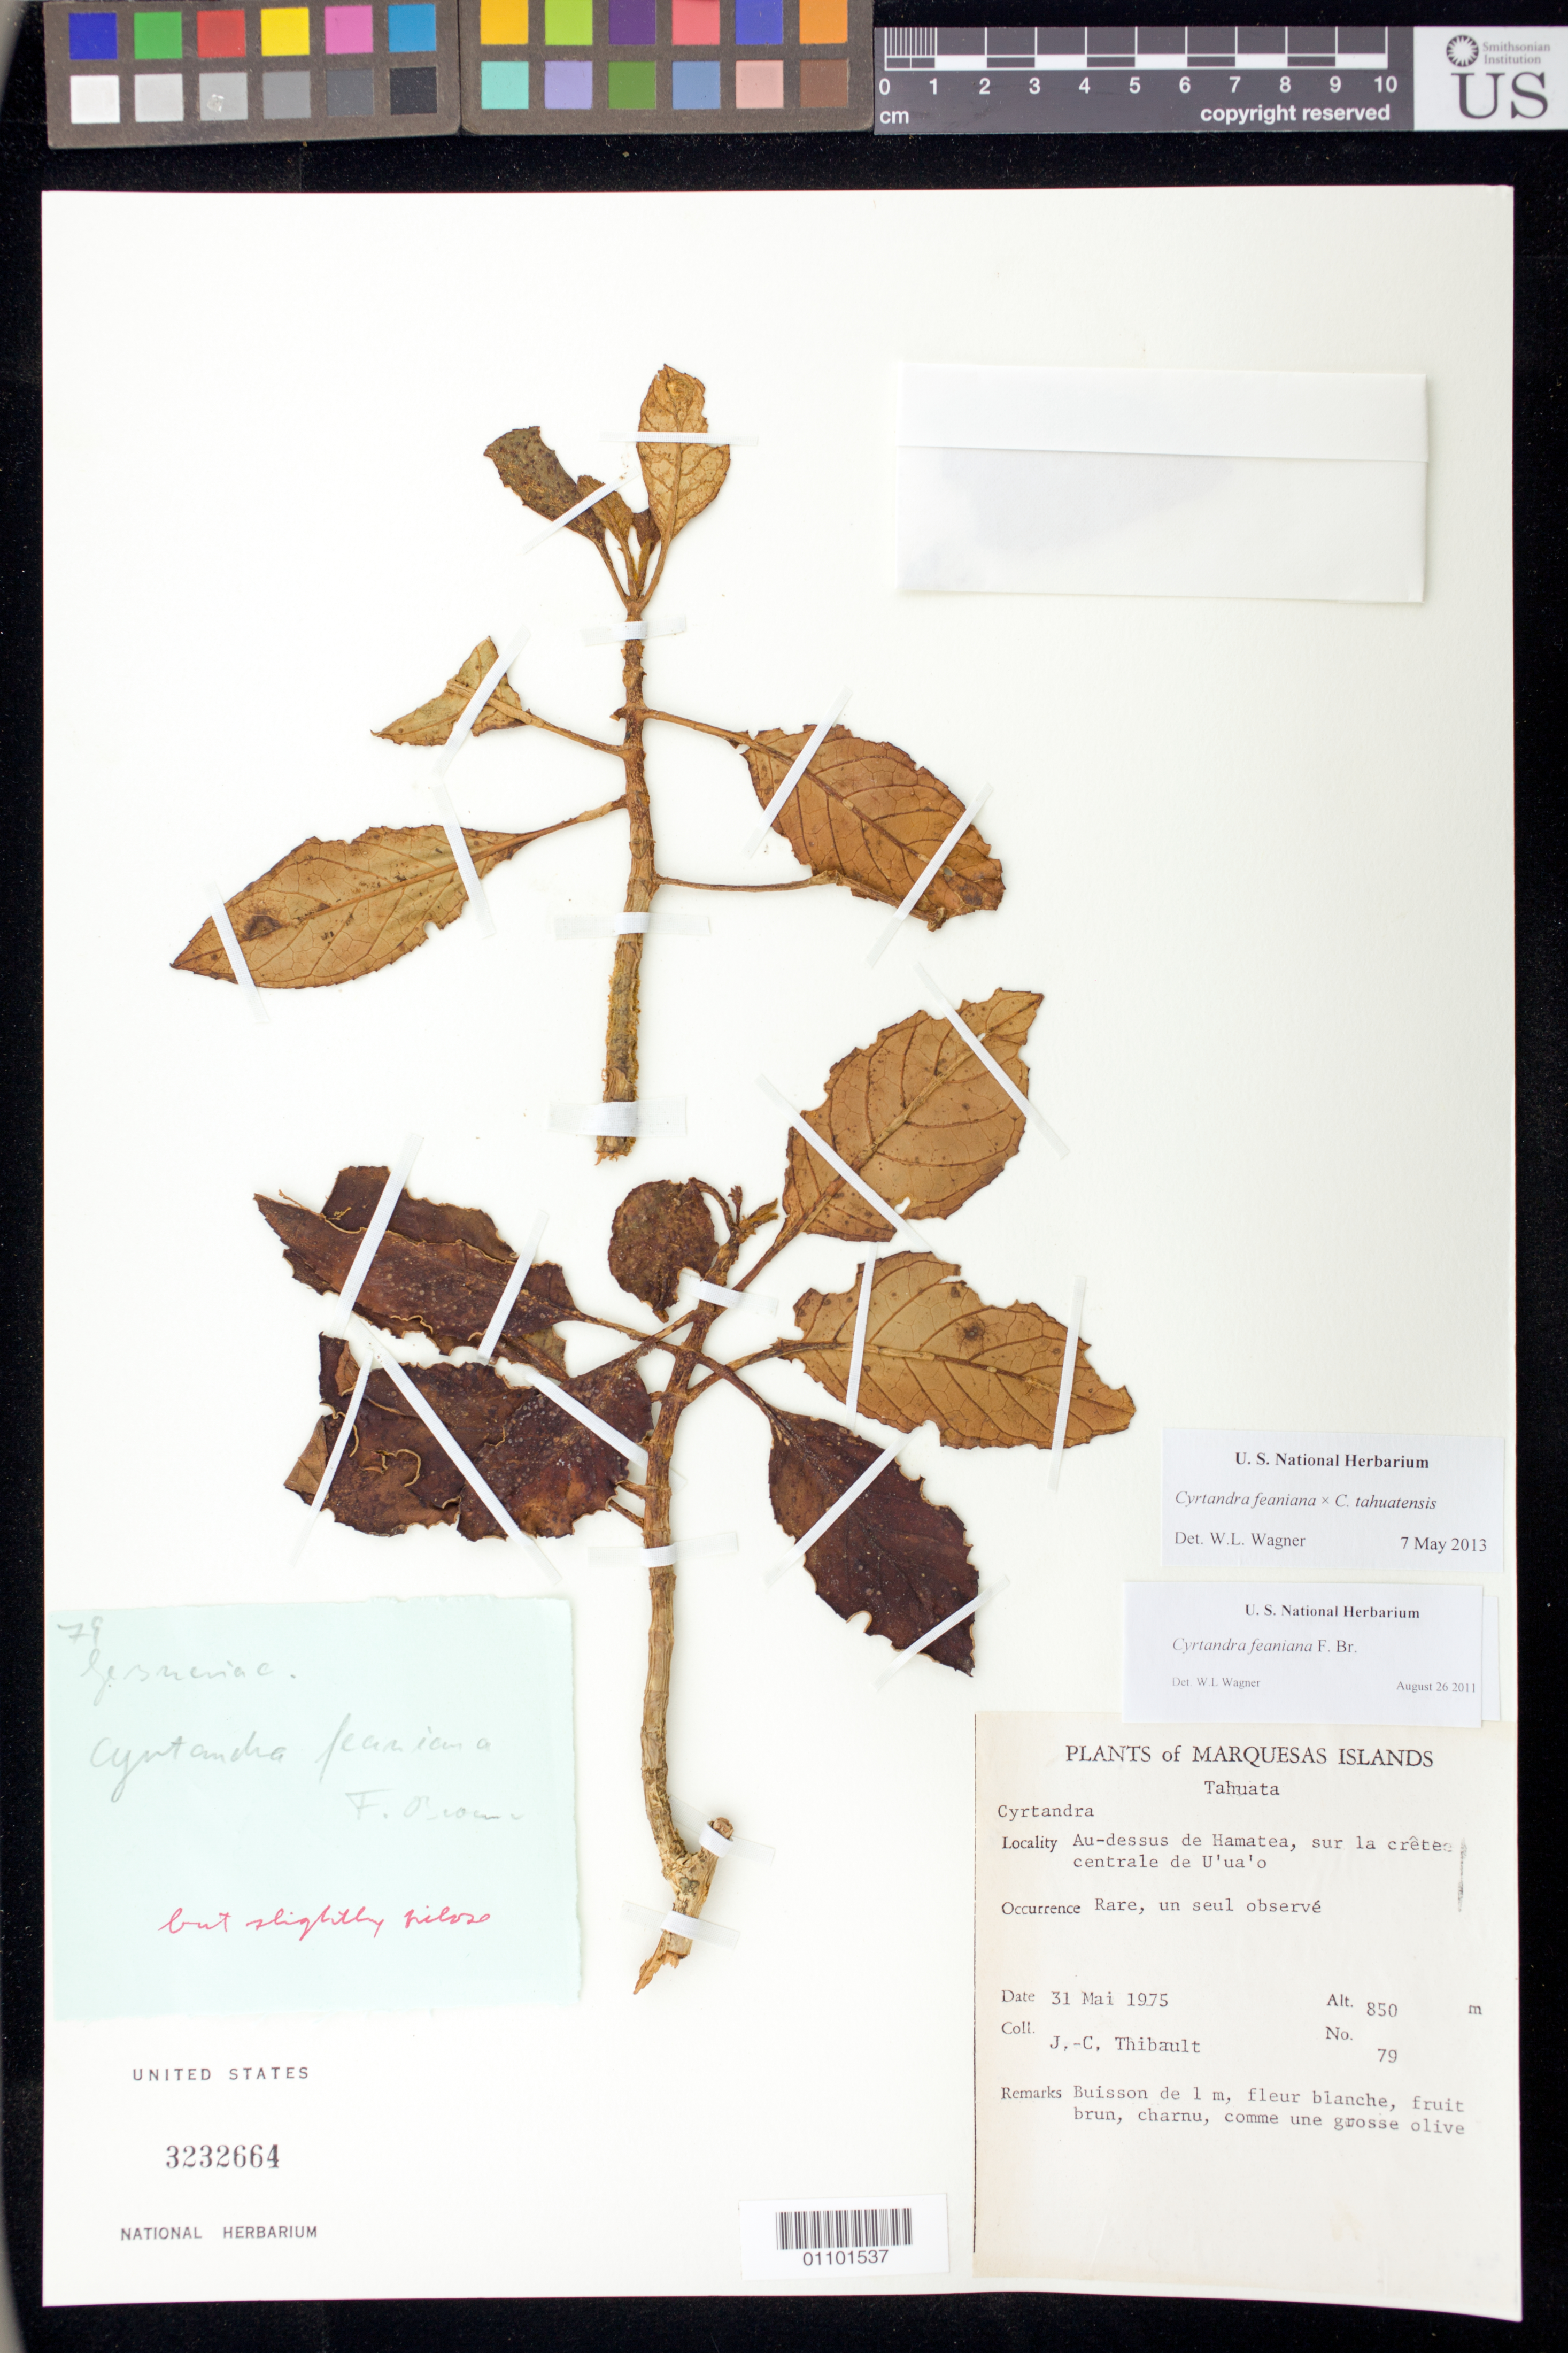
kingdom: Plantae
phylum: Tracheophyta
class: Magnoliopsida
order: Lamiales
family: Gesneriaceae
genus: Cyrtandra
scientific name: Cyrtandra feaniana x C. tahuatensis Fosberg & Sachet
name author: F. Br.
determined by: Wagner, W. L., (BOT), Smithsonian Institution - National Museum of Natural History (UNITED STATES)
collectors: J. Thibault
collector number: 79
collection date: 1975-05-31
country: French Polynesia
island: Tahuata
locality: au-dessus de Hamatea, sur la crête centrale de U'ua'o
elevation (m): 850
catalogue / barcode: US 3232664